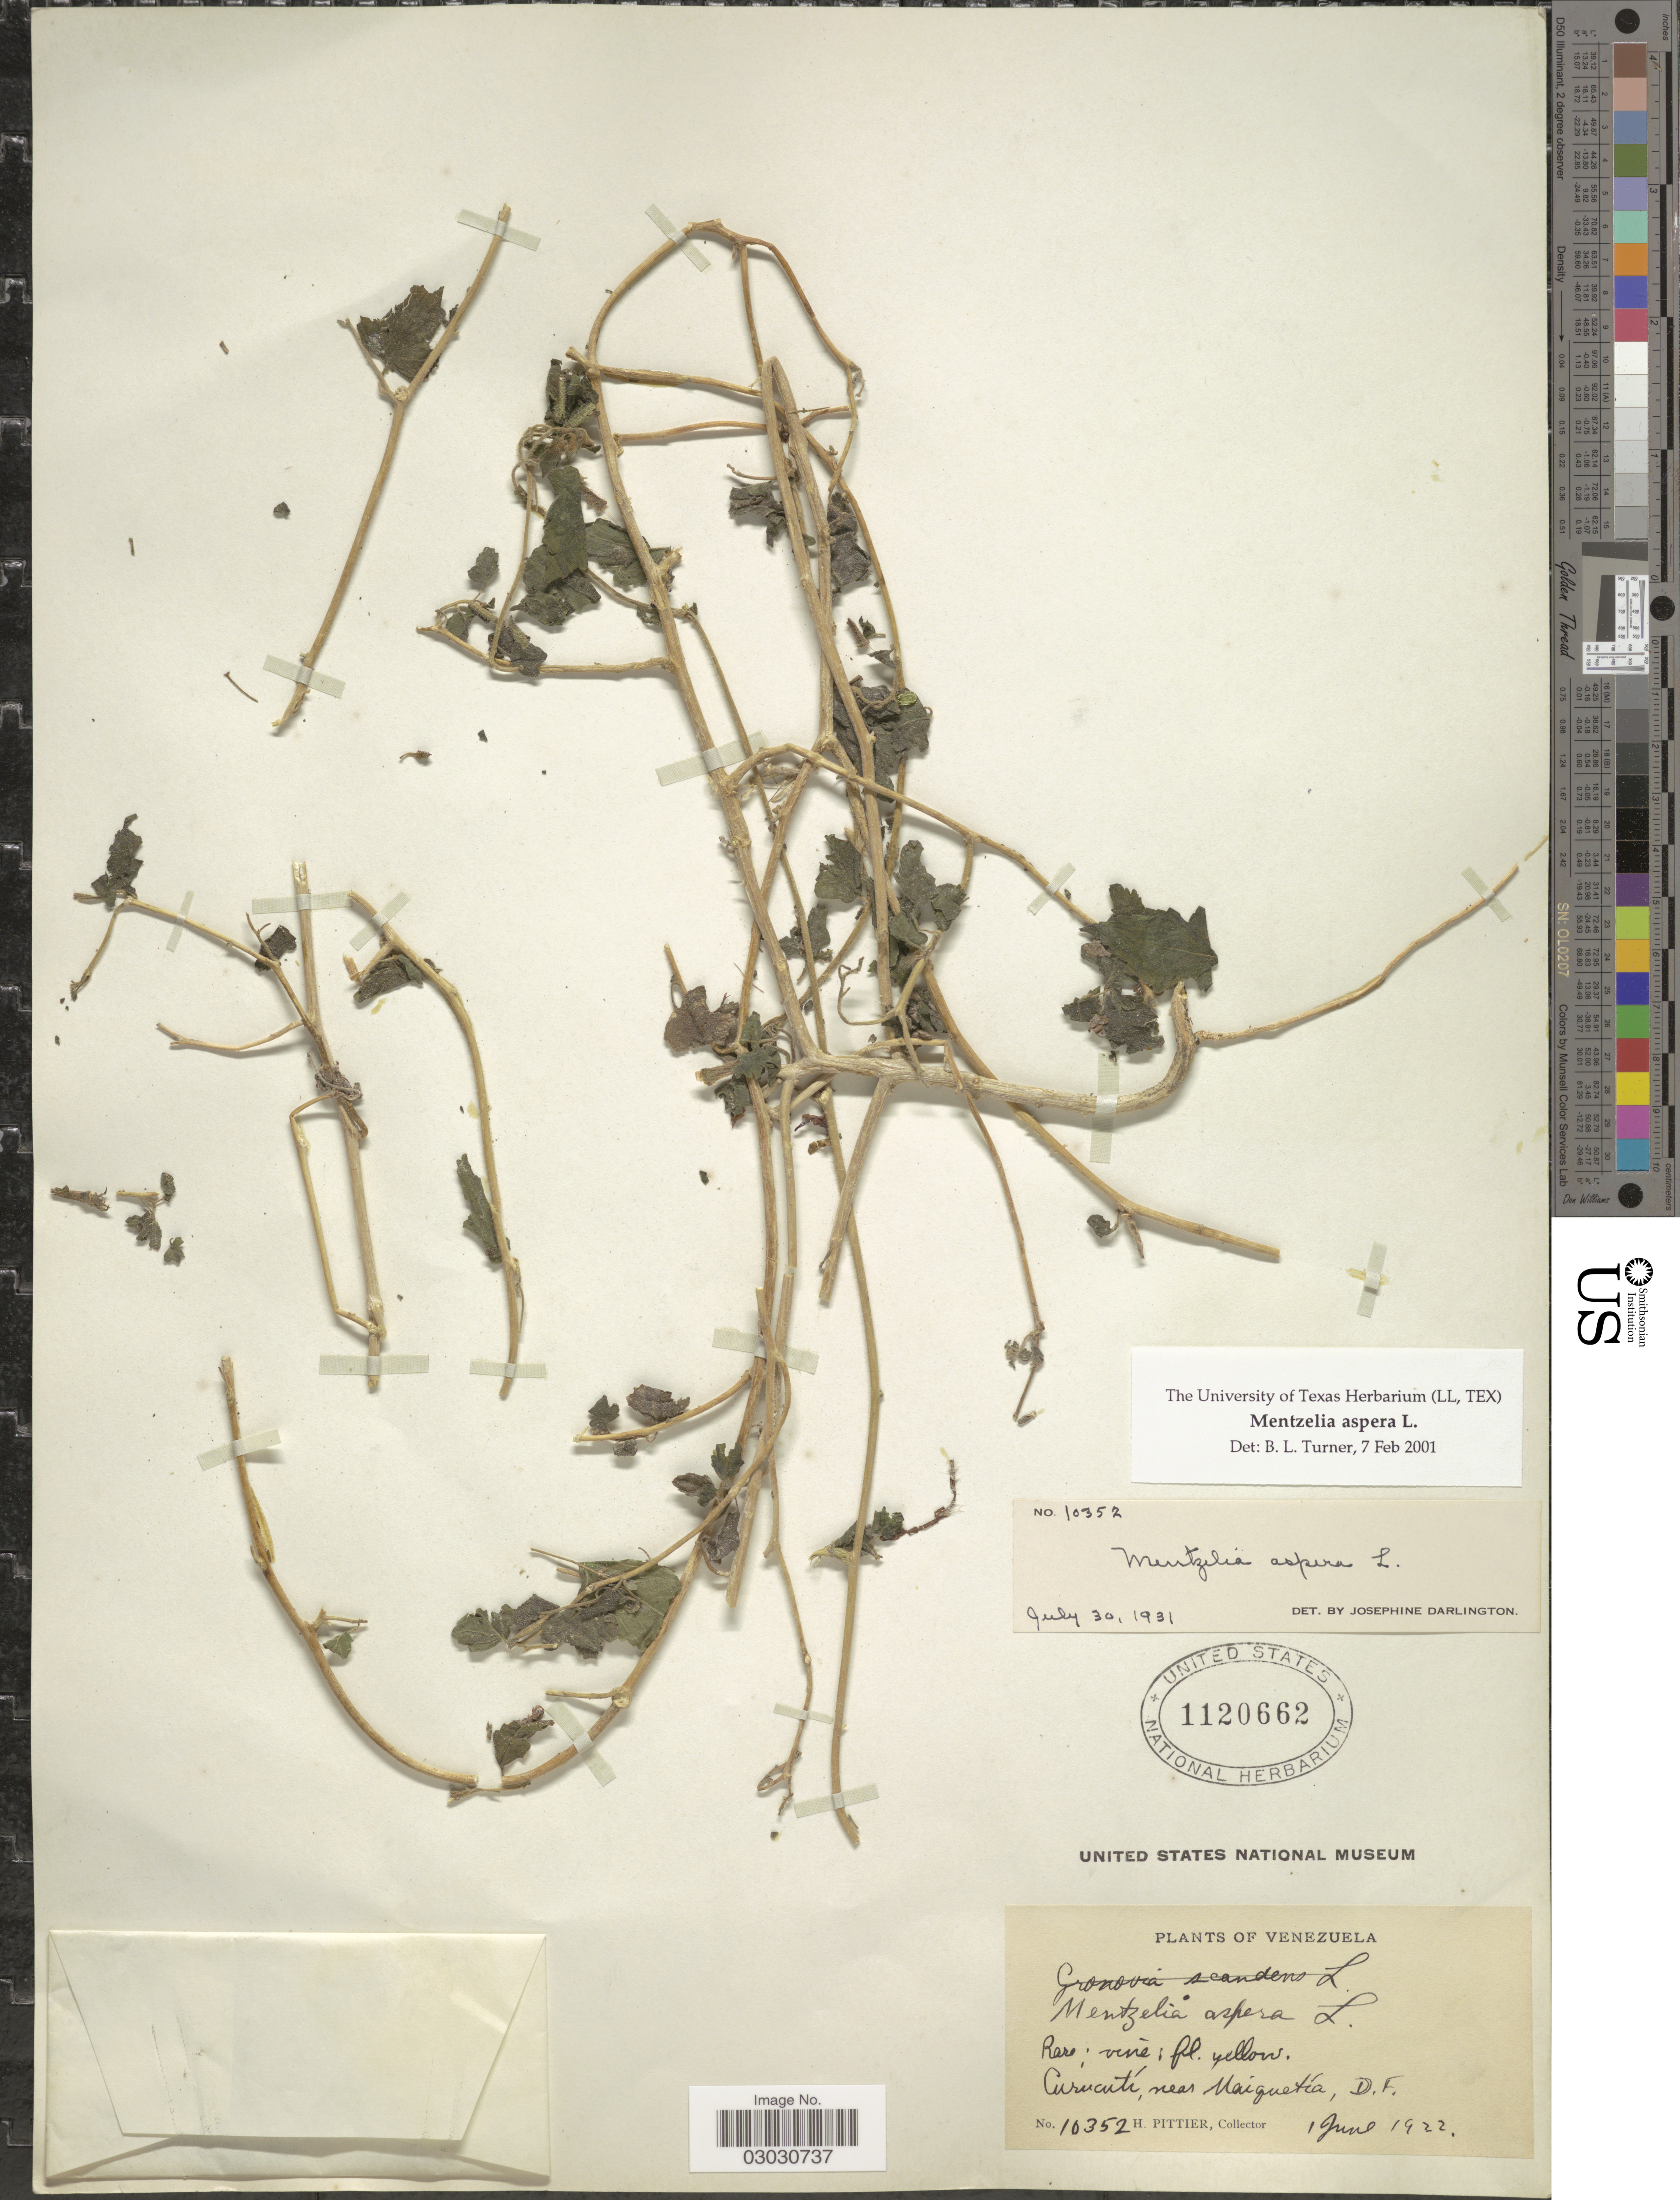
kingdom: Plantae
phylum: Tracheophyta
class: Magnoliopsida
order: Cornales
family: Loasaceae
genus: Mentzelia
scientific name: Mentzelia aspera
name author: L.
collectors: H. F. Pittier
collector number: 10352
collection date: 1922-06-01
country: Venezuela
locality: Curucutí, near Maiquetía, D. F.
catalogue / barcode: US 1120662